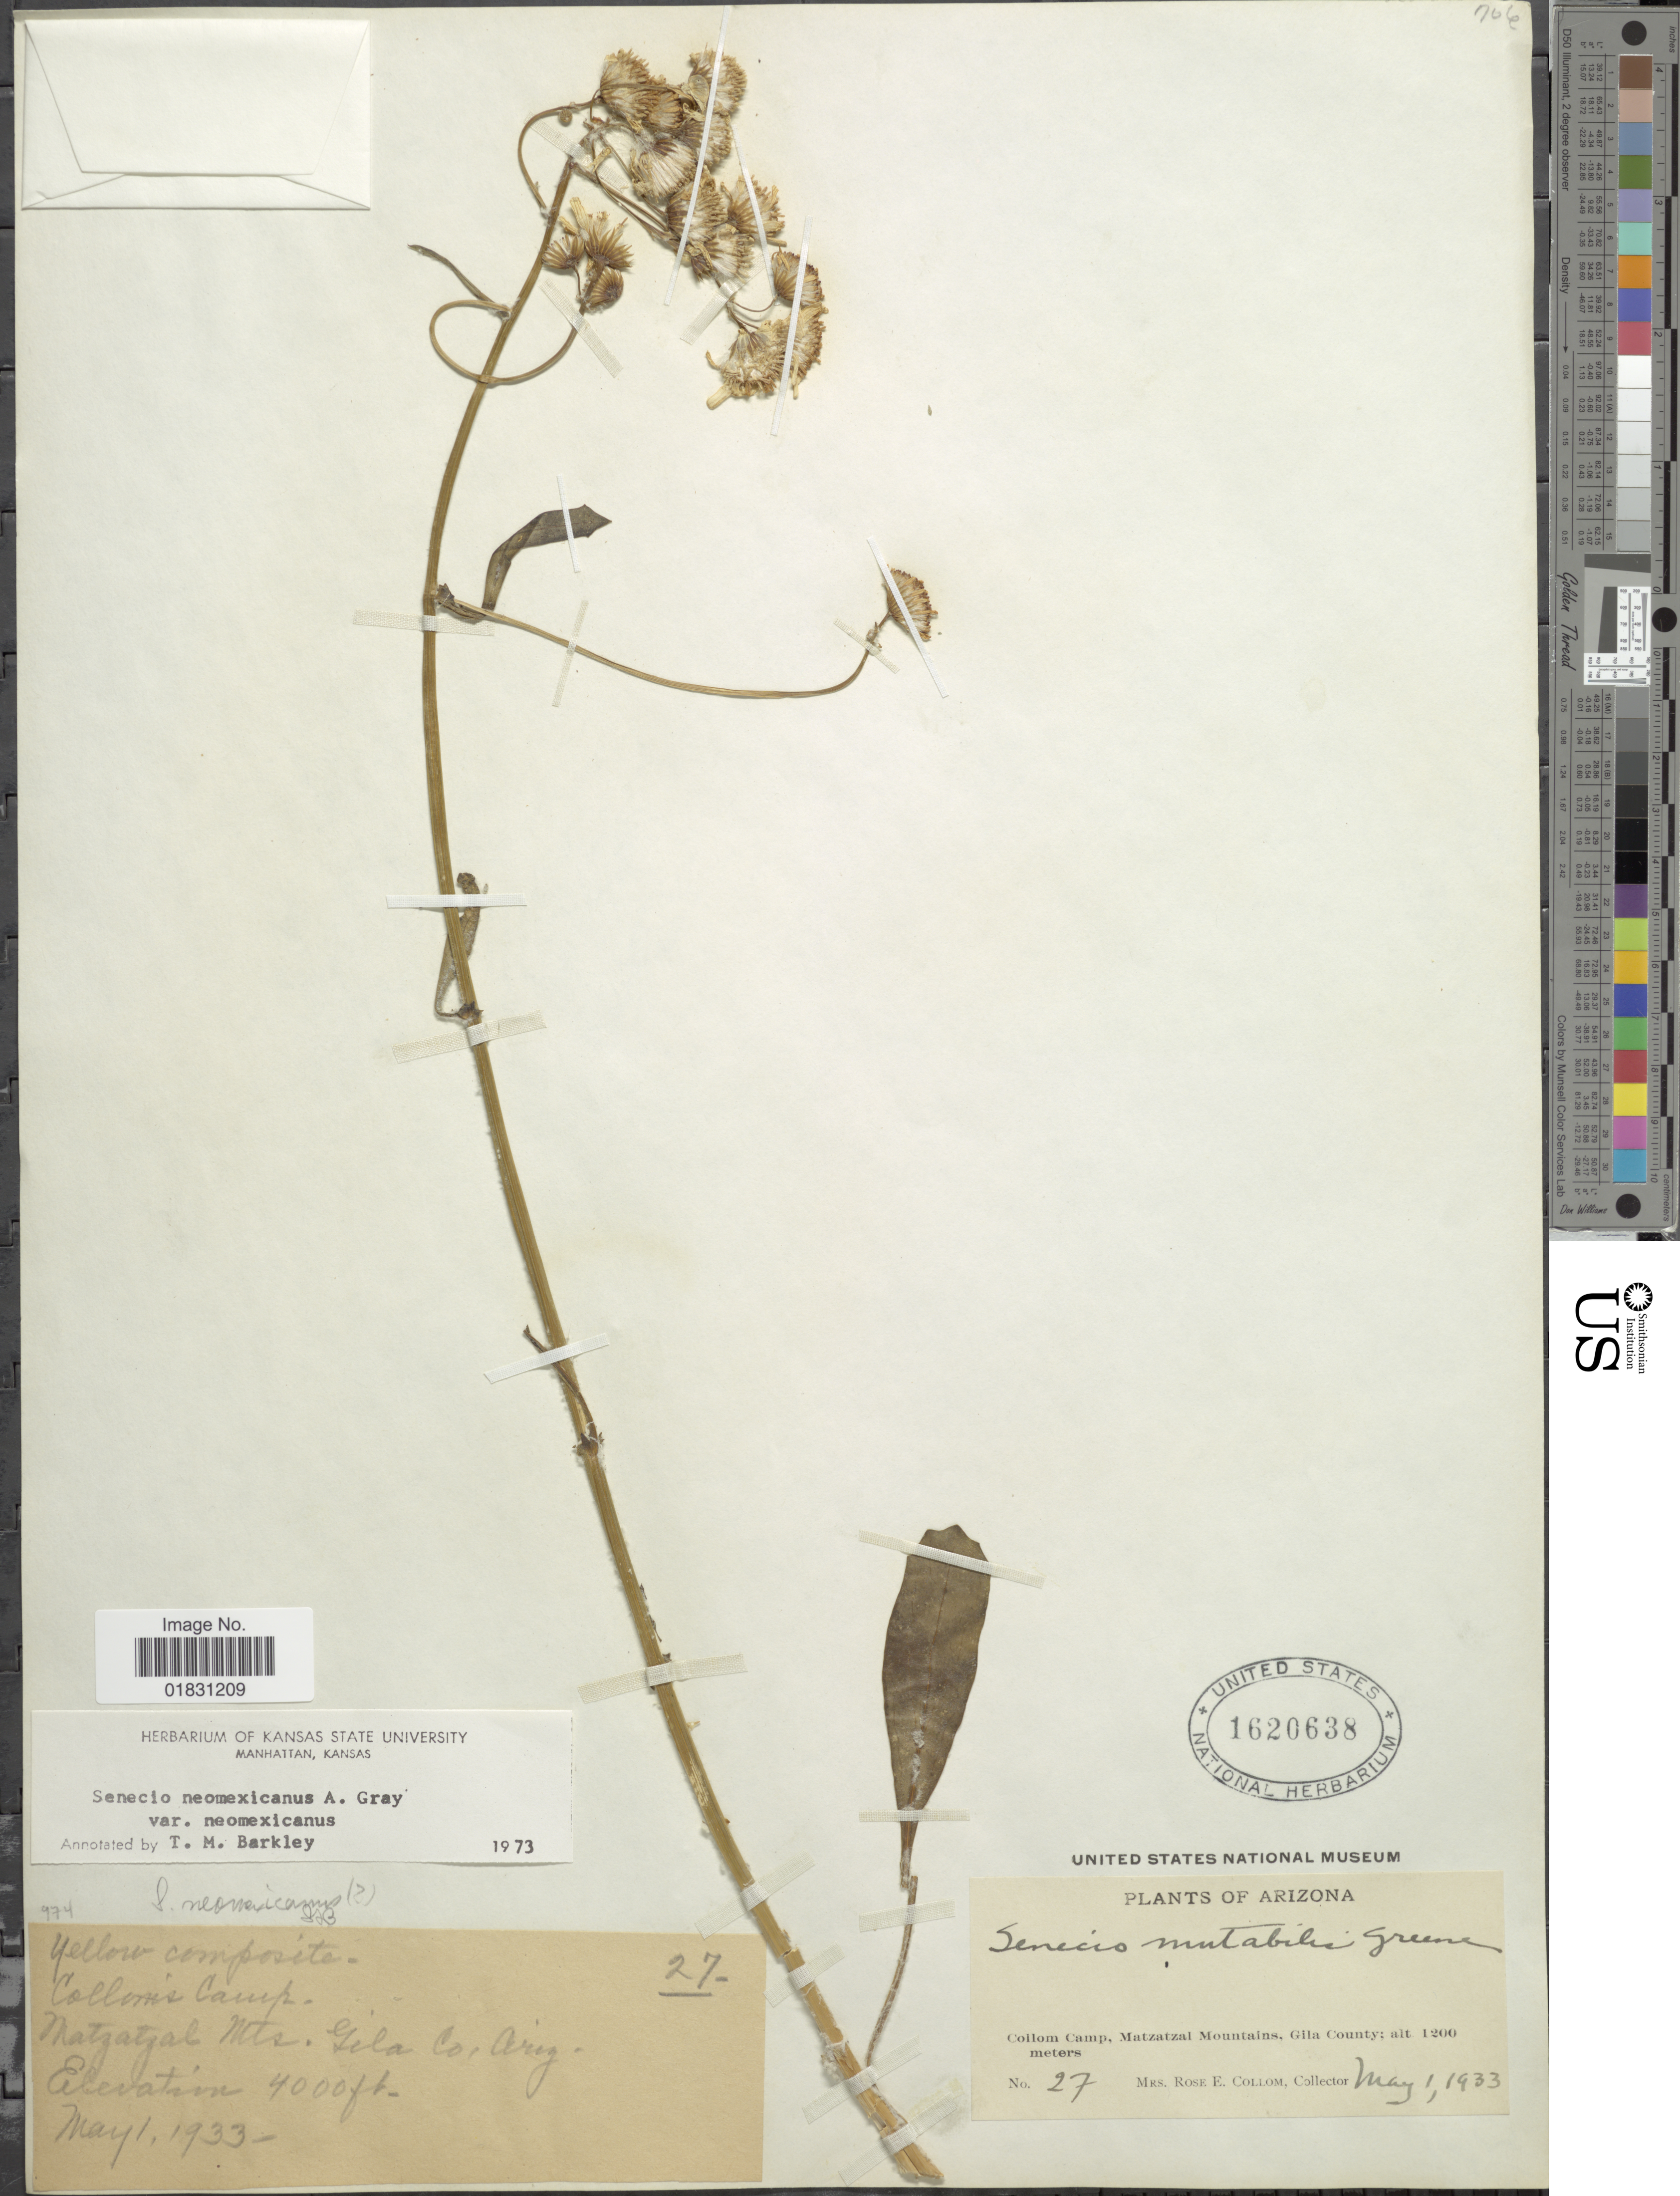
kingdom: Plantae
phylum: Tracheophyta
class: Magnoliopsida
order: Asterales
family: Asteraceae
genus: Packera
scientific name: Packera neomexicana var. neomexicana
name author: (A. Gray) W.A. Weber & Á. Löve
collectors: R. E. Collom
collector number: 27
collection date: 1933-05-01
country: United States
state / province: Arizona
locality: Collom Camp, Matzatzal Mountains, Gila County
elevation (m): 1200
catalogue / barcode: US 1620638